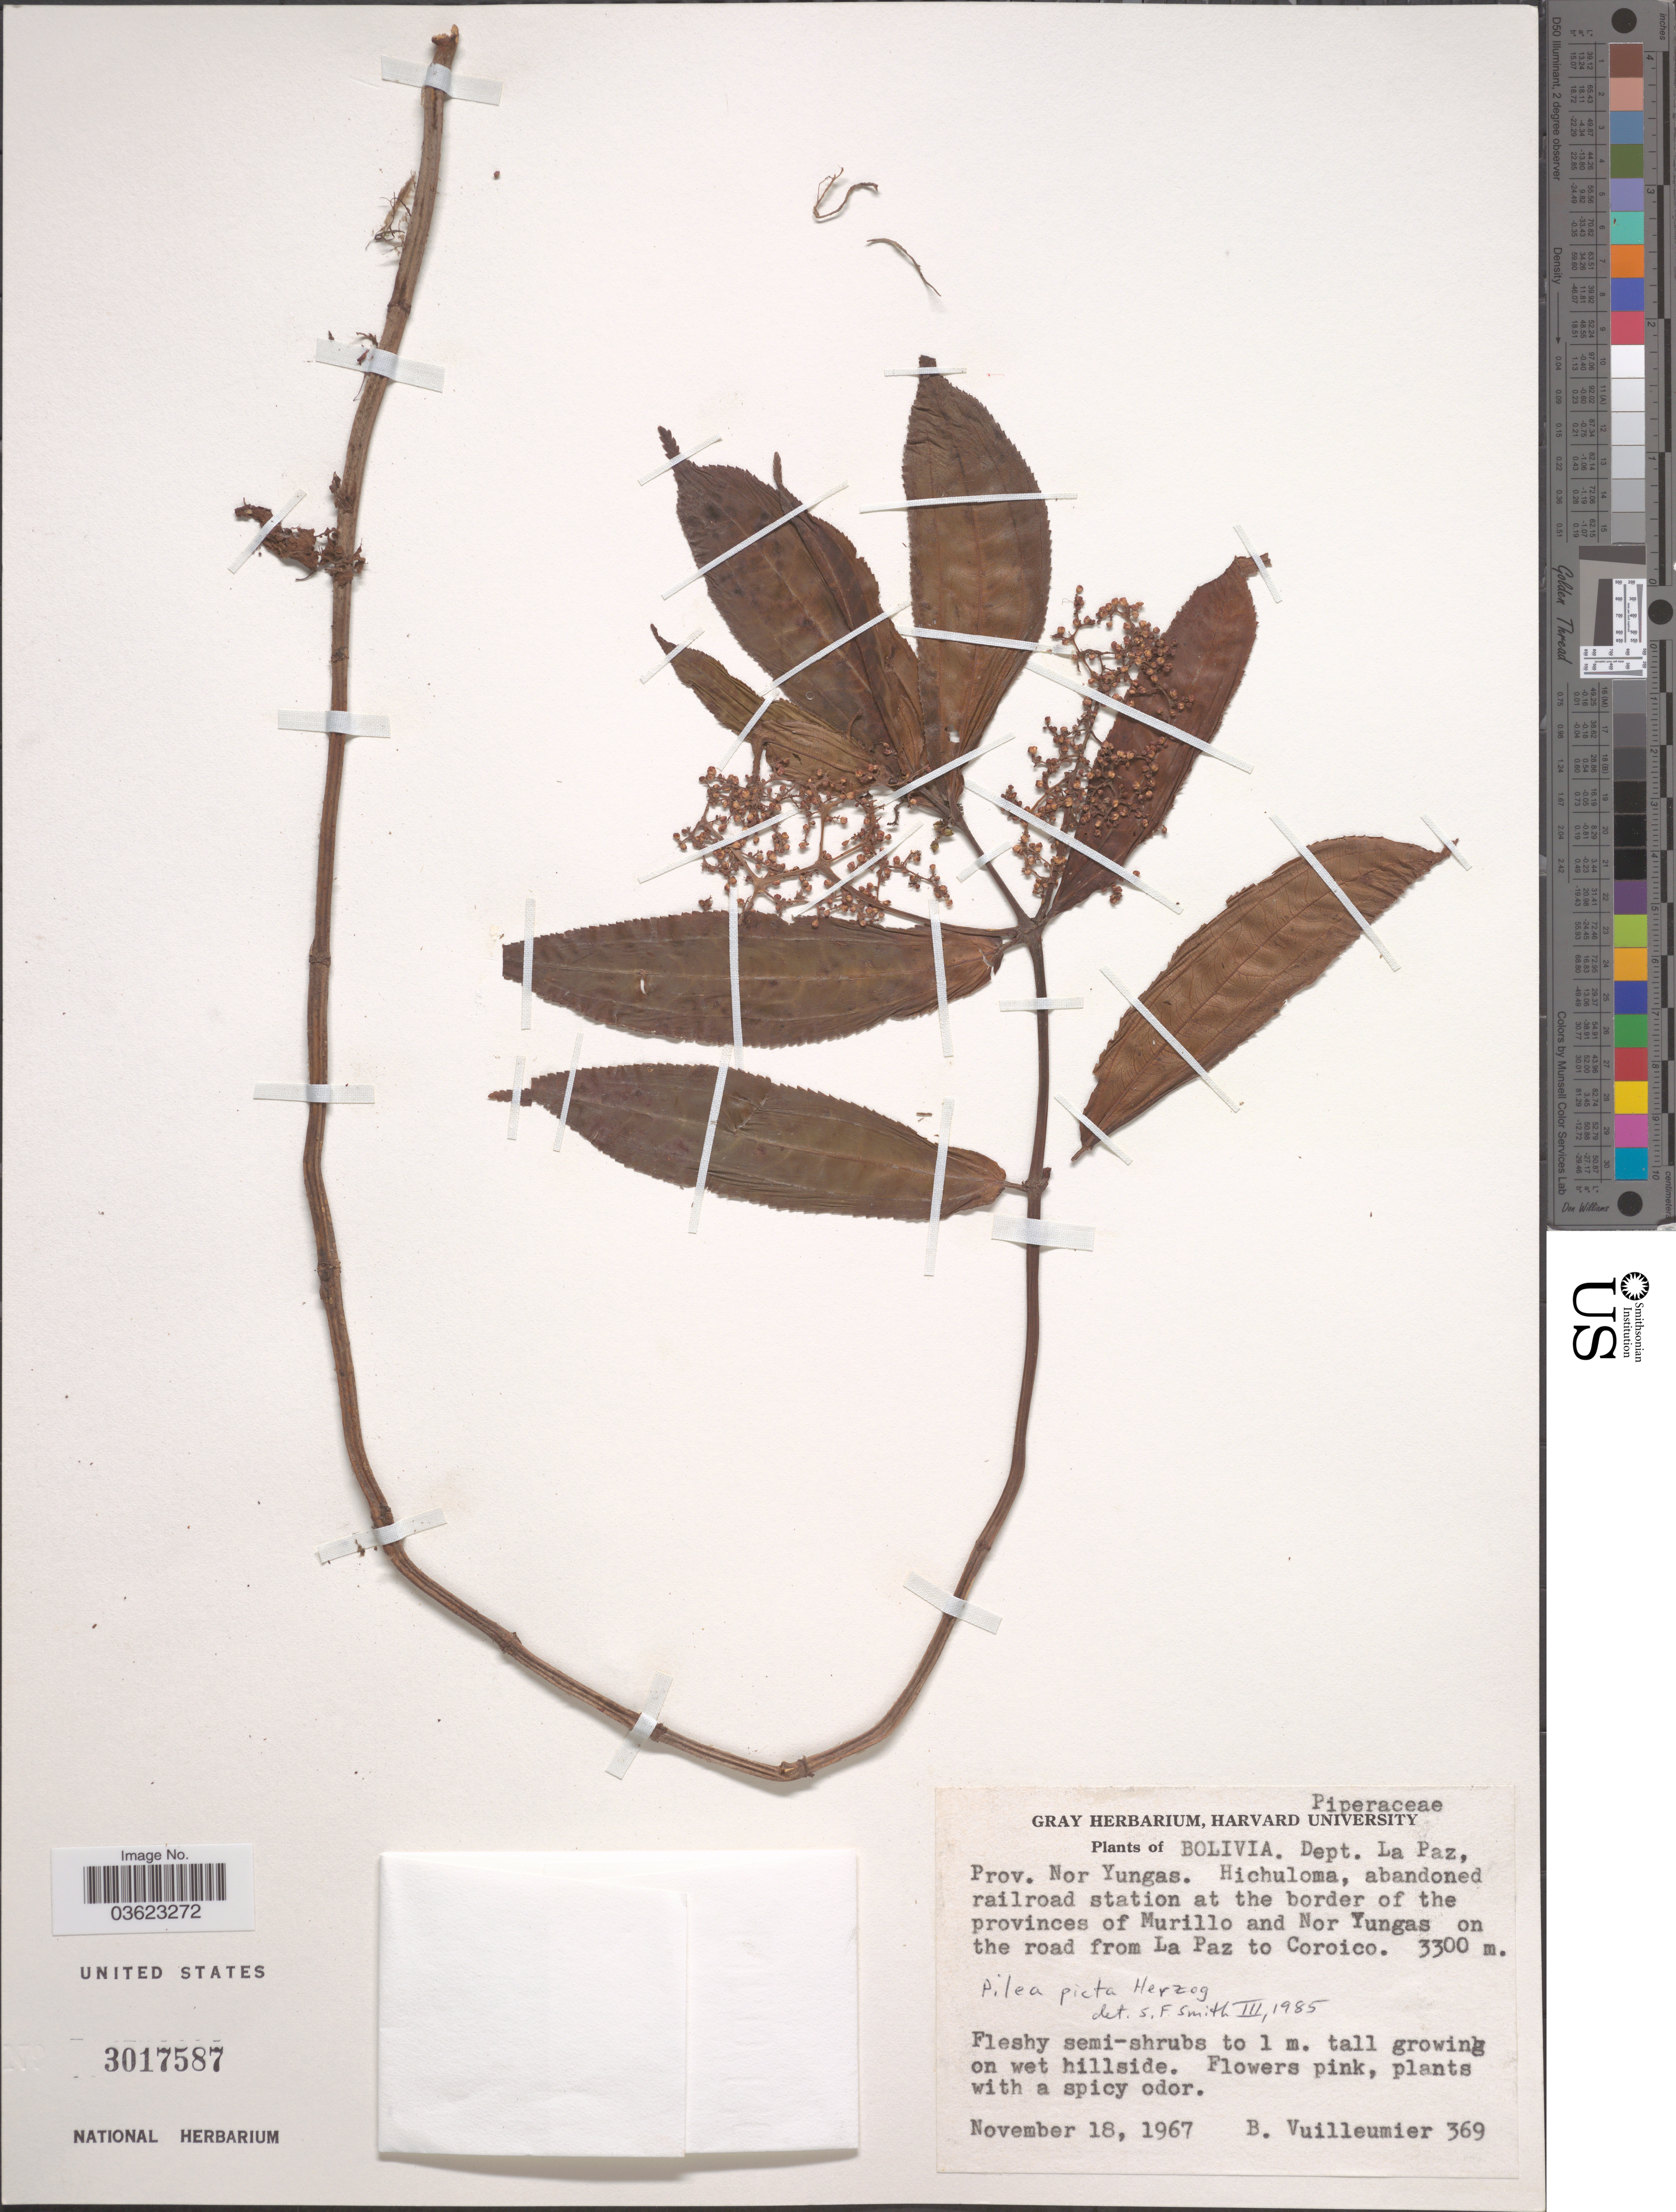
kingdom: Plantae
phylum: Tracheophyta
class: Magnoliopsida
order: Rosales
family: Urticaceae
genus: Pilea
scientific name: Pilea picta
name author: Herzog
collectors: B. Vuilleumier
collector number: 369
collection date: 1967-11-18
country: Bolivia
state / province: La Paz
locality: Dept. La Paz. Prov. Nor Yungas. Hichuloma, abandoned railroad station at the border of the provinces of Murillo and Nor Yungas on the road from La Paz to Coroico.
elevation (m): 3300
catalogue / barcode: US 3017587